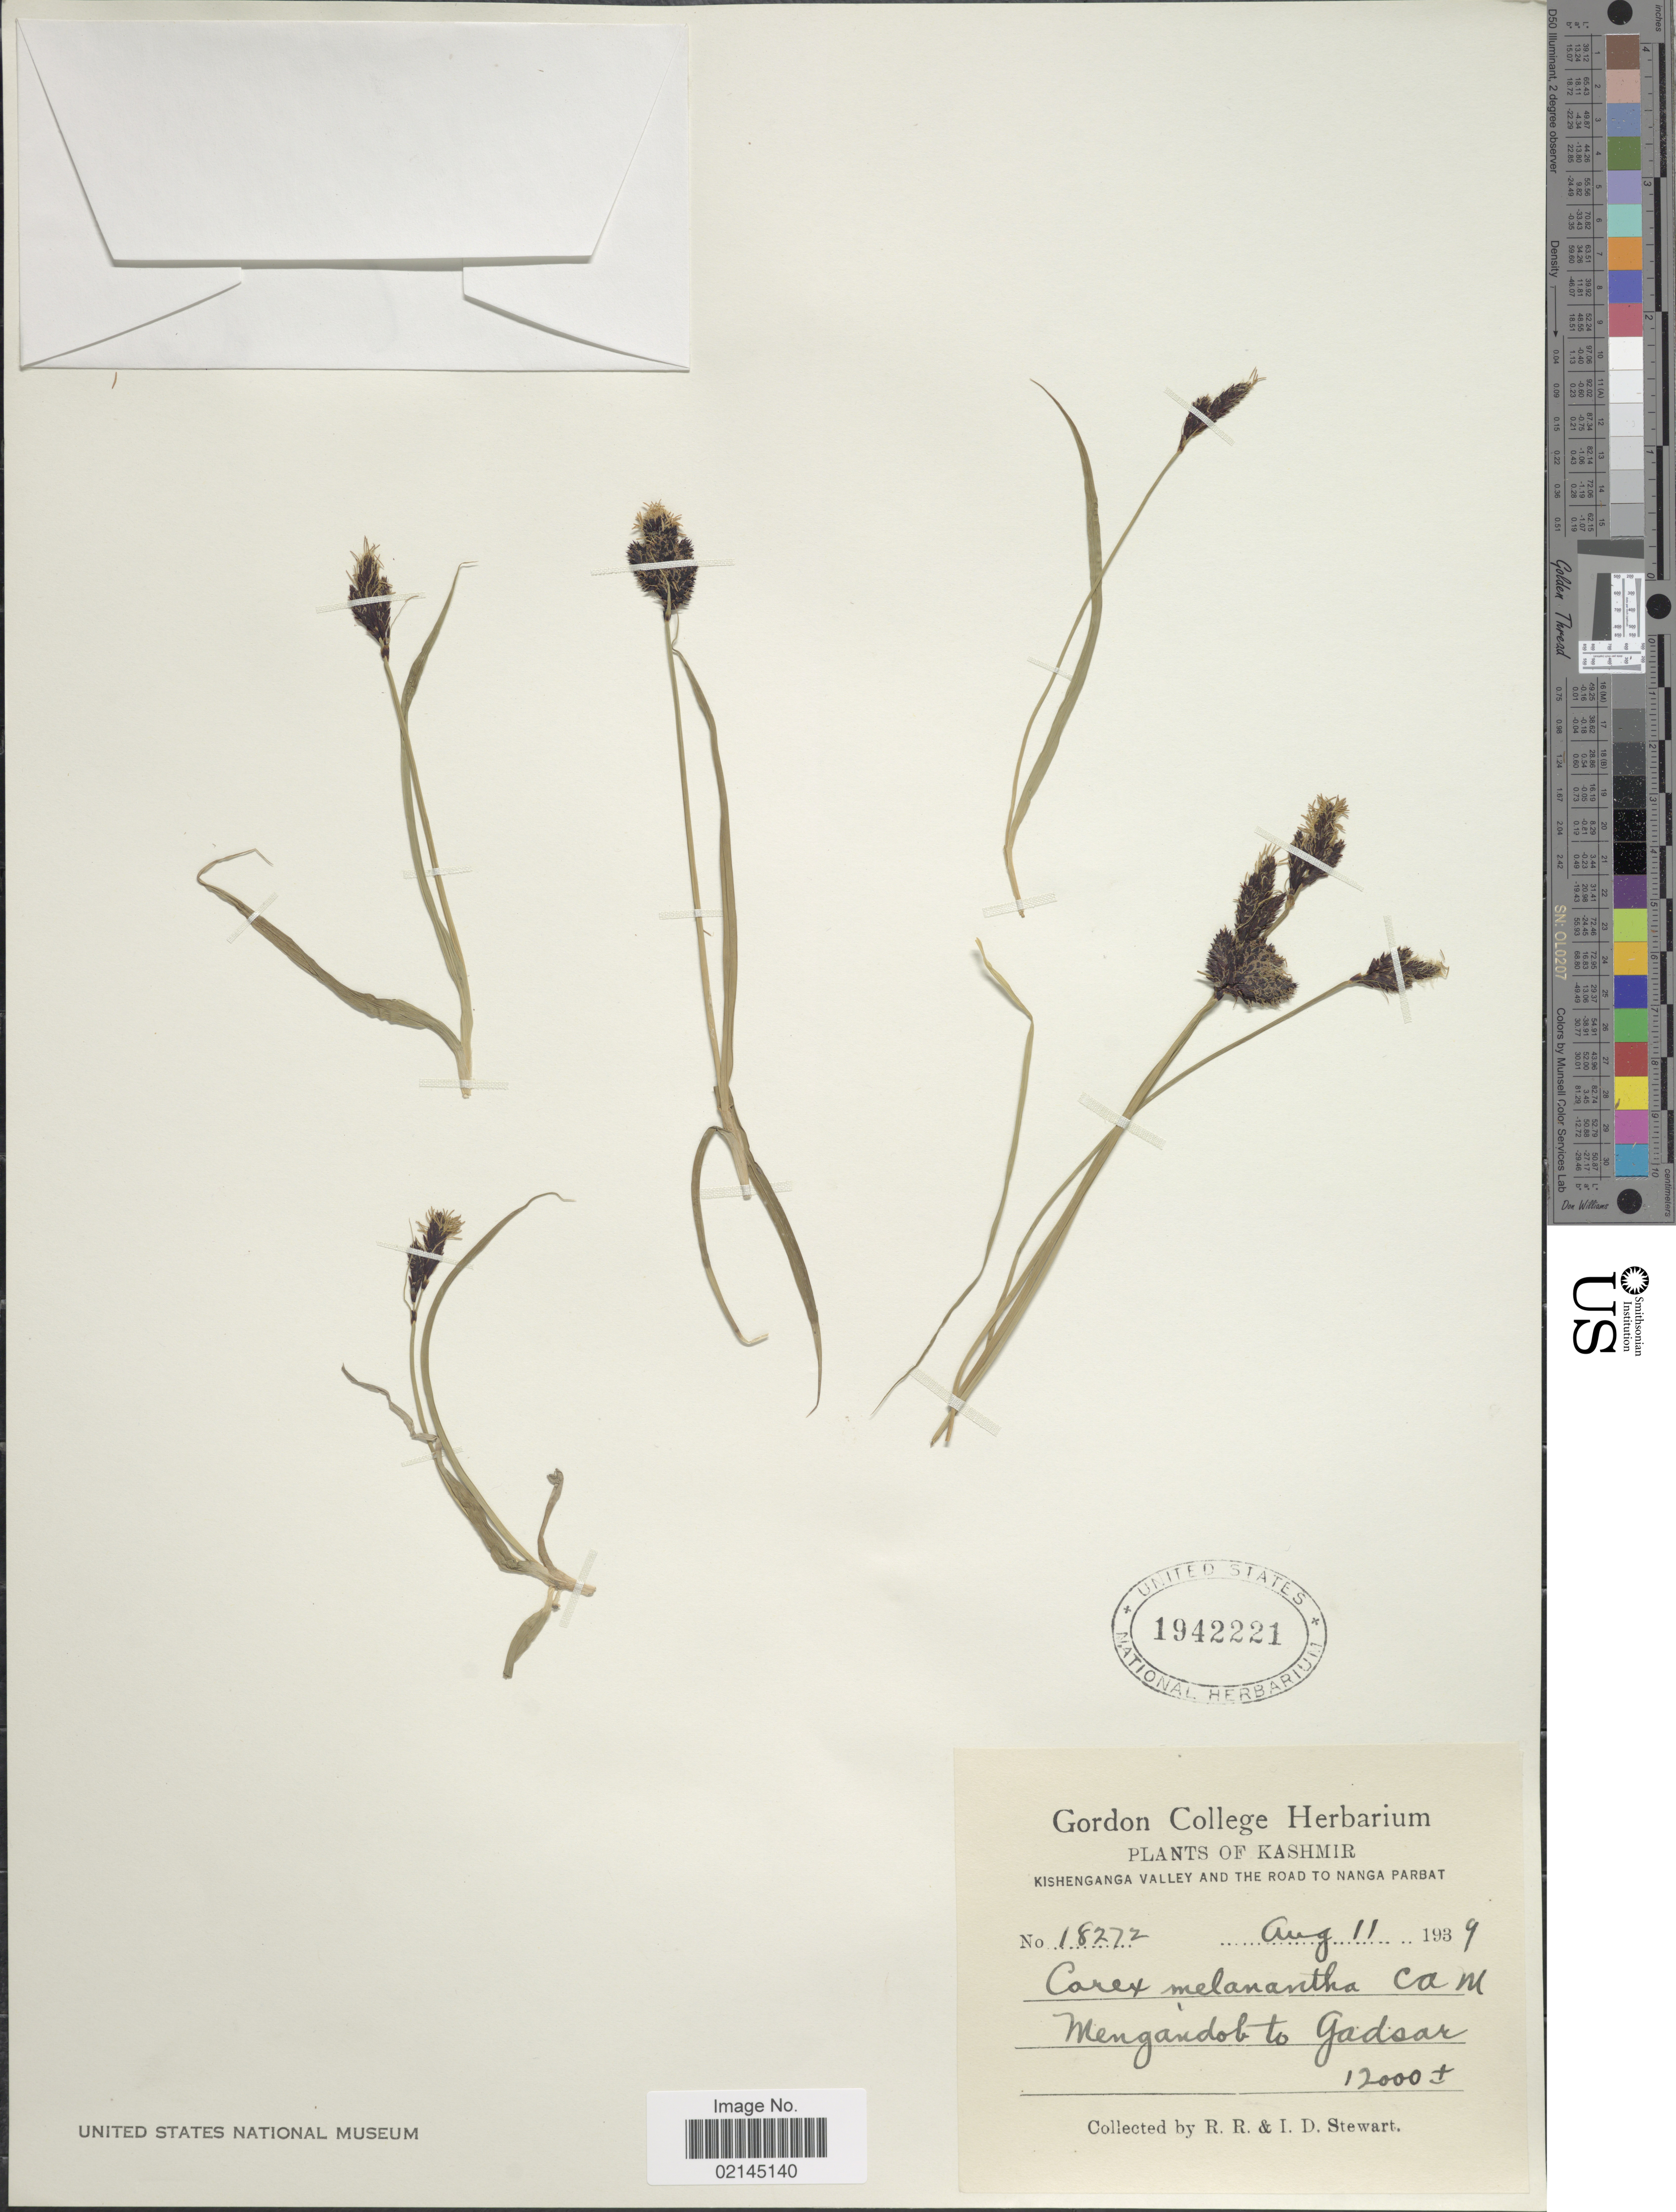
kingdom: Plantae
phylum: Tracheophyta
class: Liliopsida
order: Poales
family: Cyperaceae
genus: Carex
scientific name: Carex melanantha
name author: C.A. Mey.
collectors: R. R. Stewart & I. Stewart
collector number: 18272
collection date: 1939-08-11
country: India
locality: Kashmir, Kishenganga Valley and the road to Nanga Parbat, Mengandob to Gadsar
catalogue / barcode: US 1942221